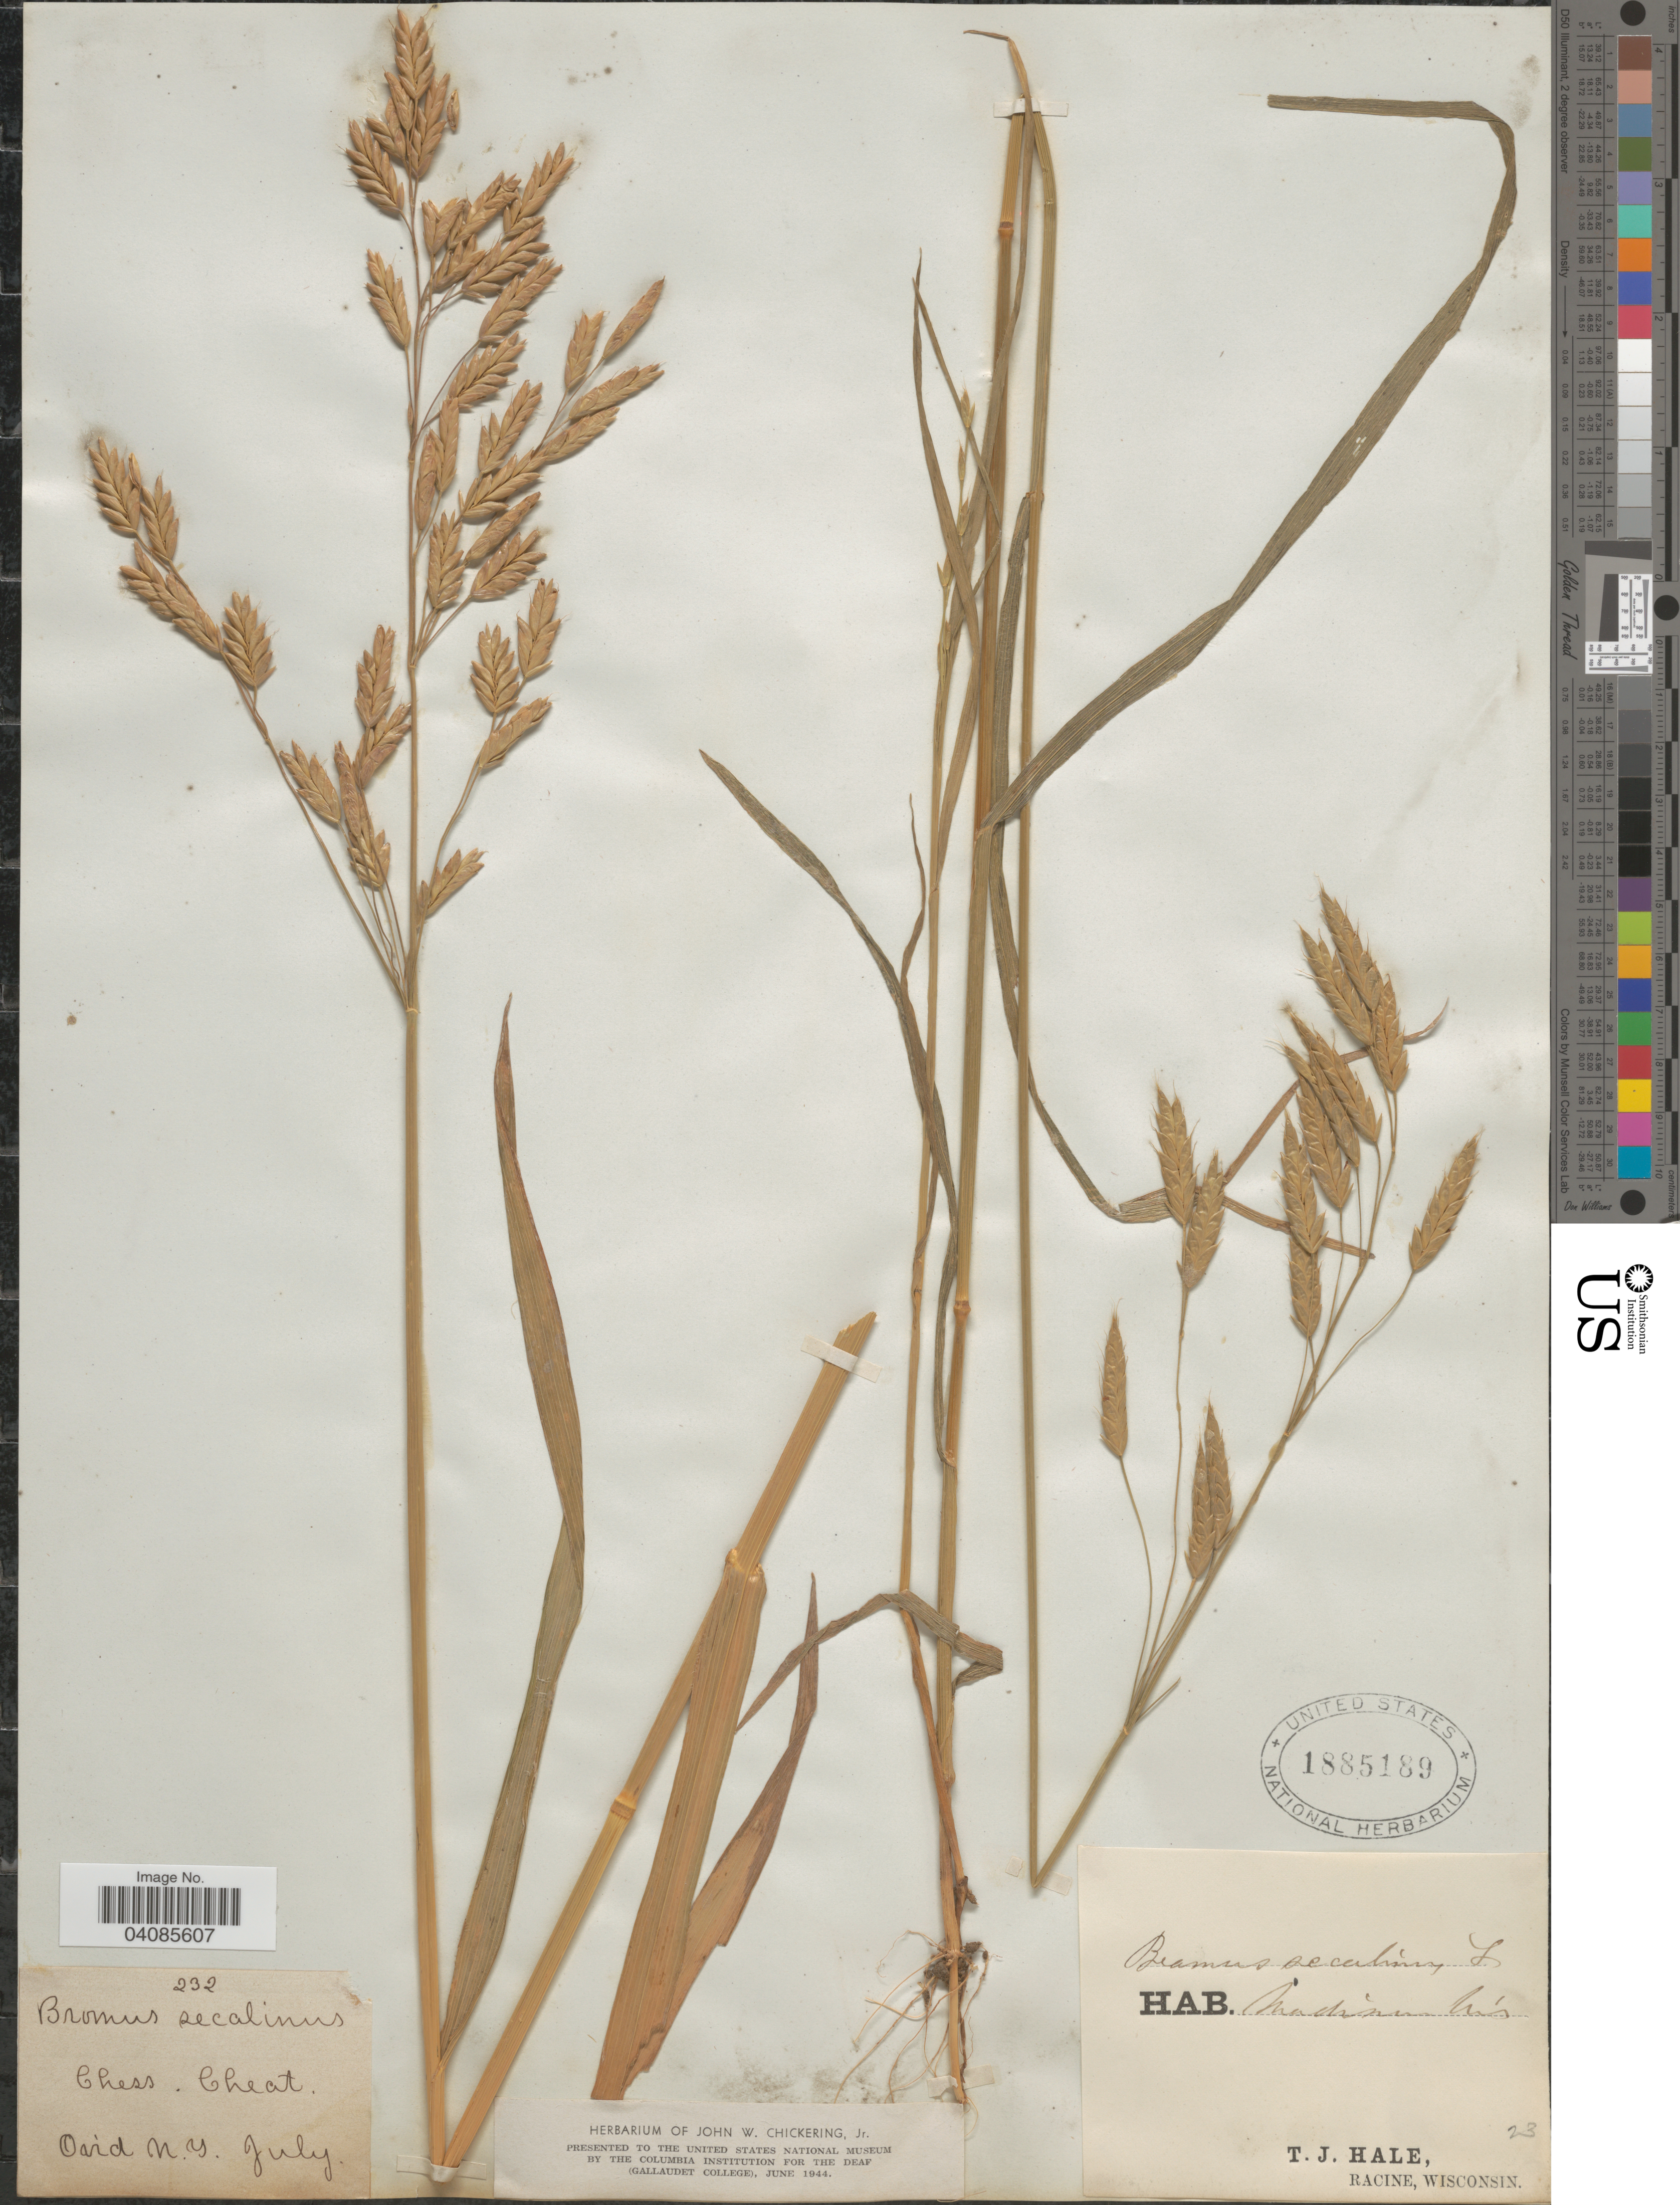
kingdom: Plantae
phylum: Tracheophyta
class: Liliopsida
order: Poales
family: Poaceae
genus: Bromus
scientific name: Bromus sitchensis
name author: Trin. in Bong.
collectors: Ex herb. John W. Chickering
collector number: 232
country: United States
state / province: New York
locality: Ovid.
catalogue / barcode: US 1885189-2